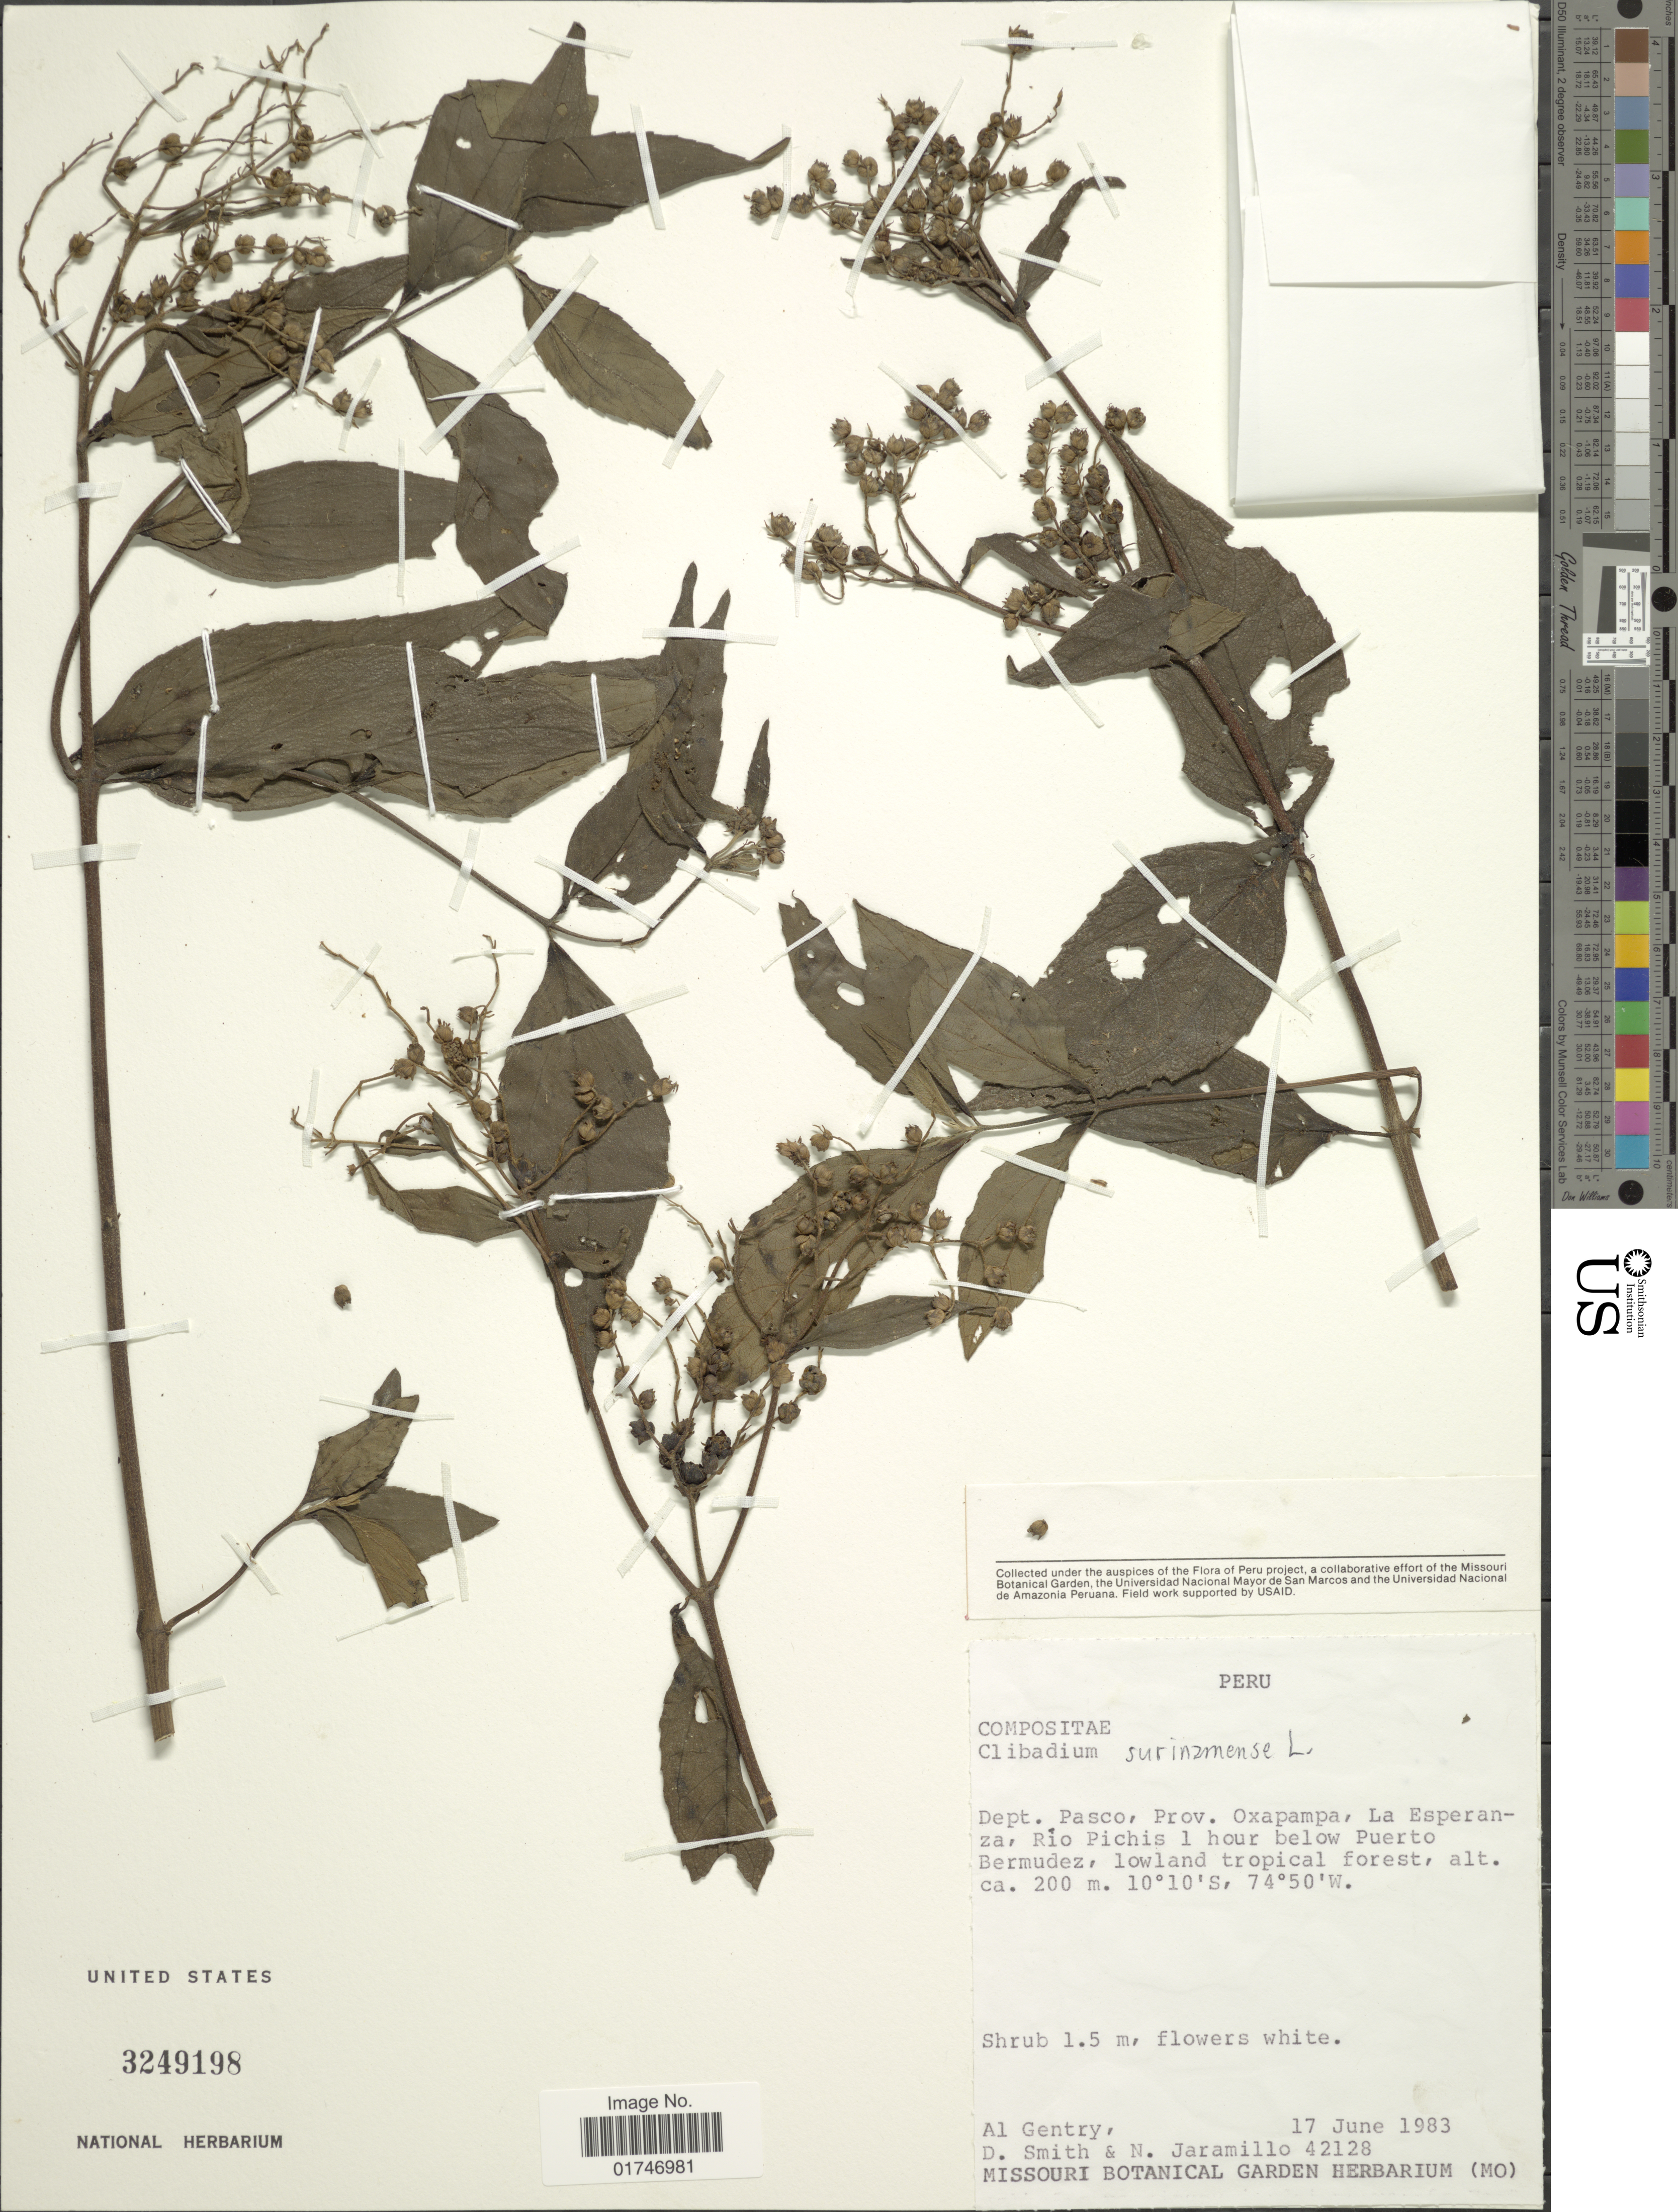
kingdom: Plantae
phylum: Tracheophyta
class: Magnoliopsida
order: Asterales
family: Asteraceae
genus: Clibadium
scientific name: Clibadium surinamense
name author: L.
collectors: A. H. Gentry, D. Smith & N. Jaramillo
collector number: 42128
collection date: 1983-06-17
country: Peru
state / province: Pasco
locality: Dept. Pasco, Prov. Oxapampa, La Esperanza, Río Pichis 1 hour below Puerto Bermudez, lowland tropical forest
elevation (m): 200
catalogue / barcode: US 3249198